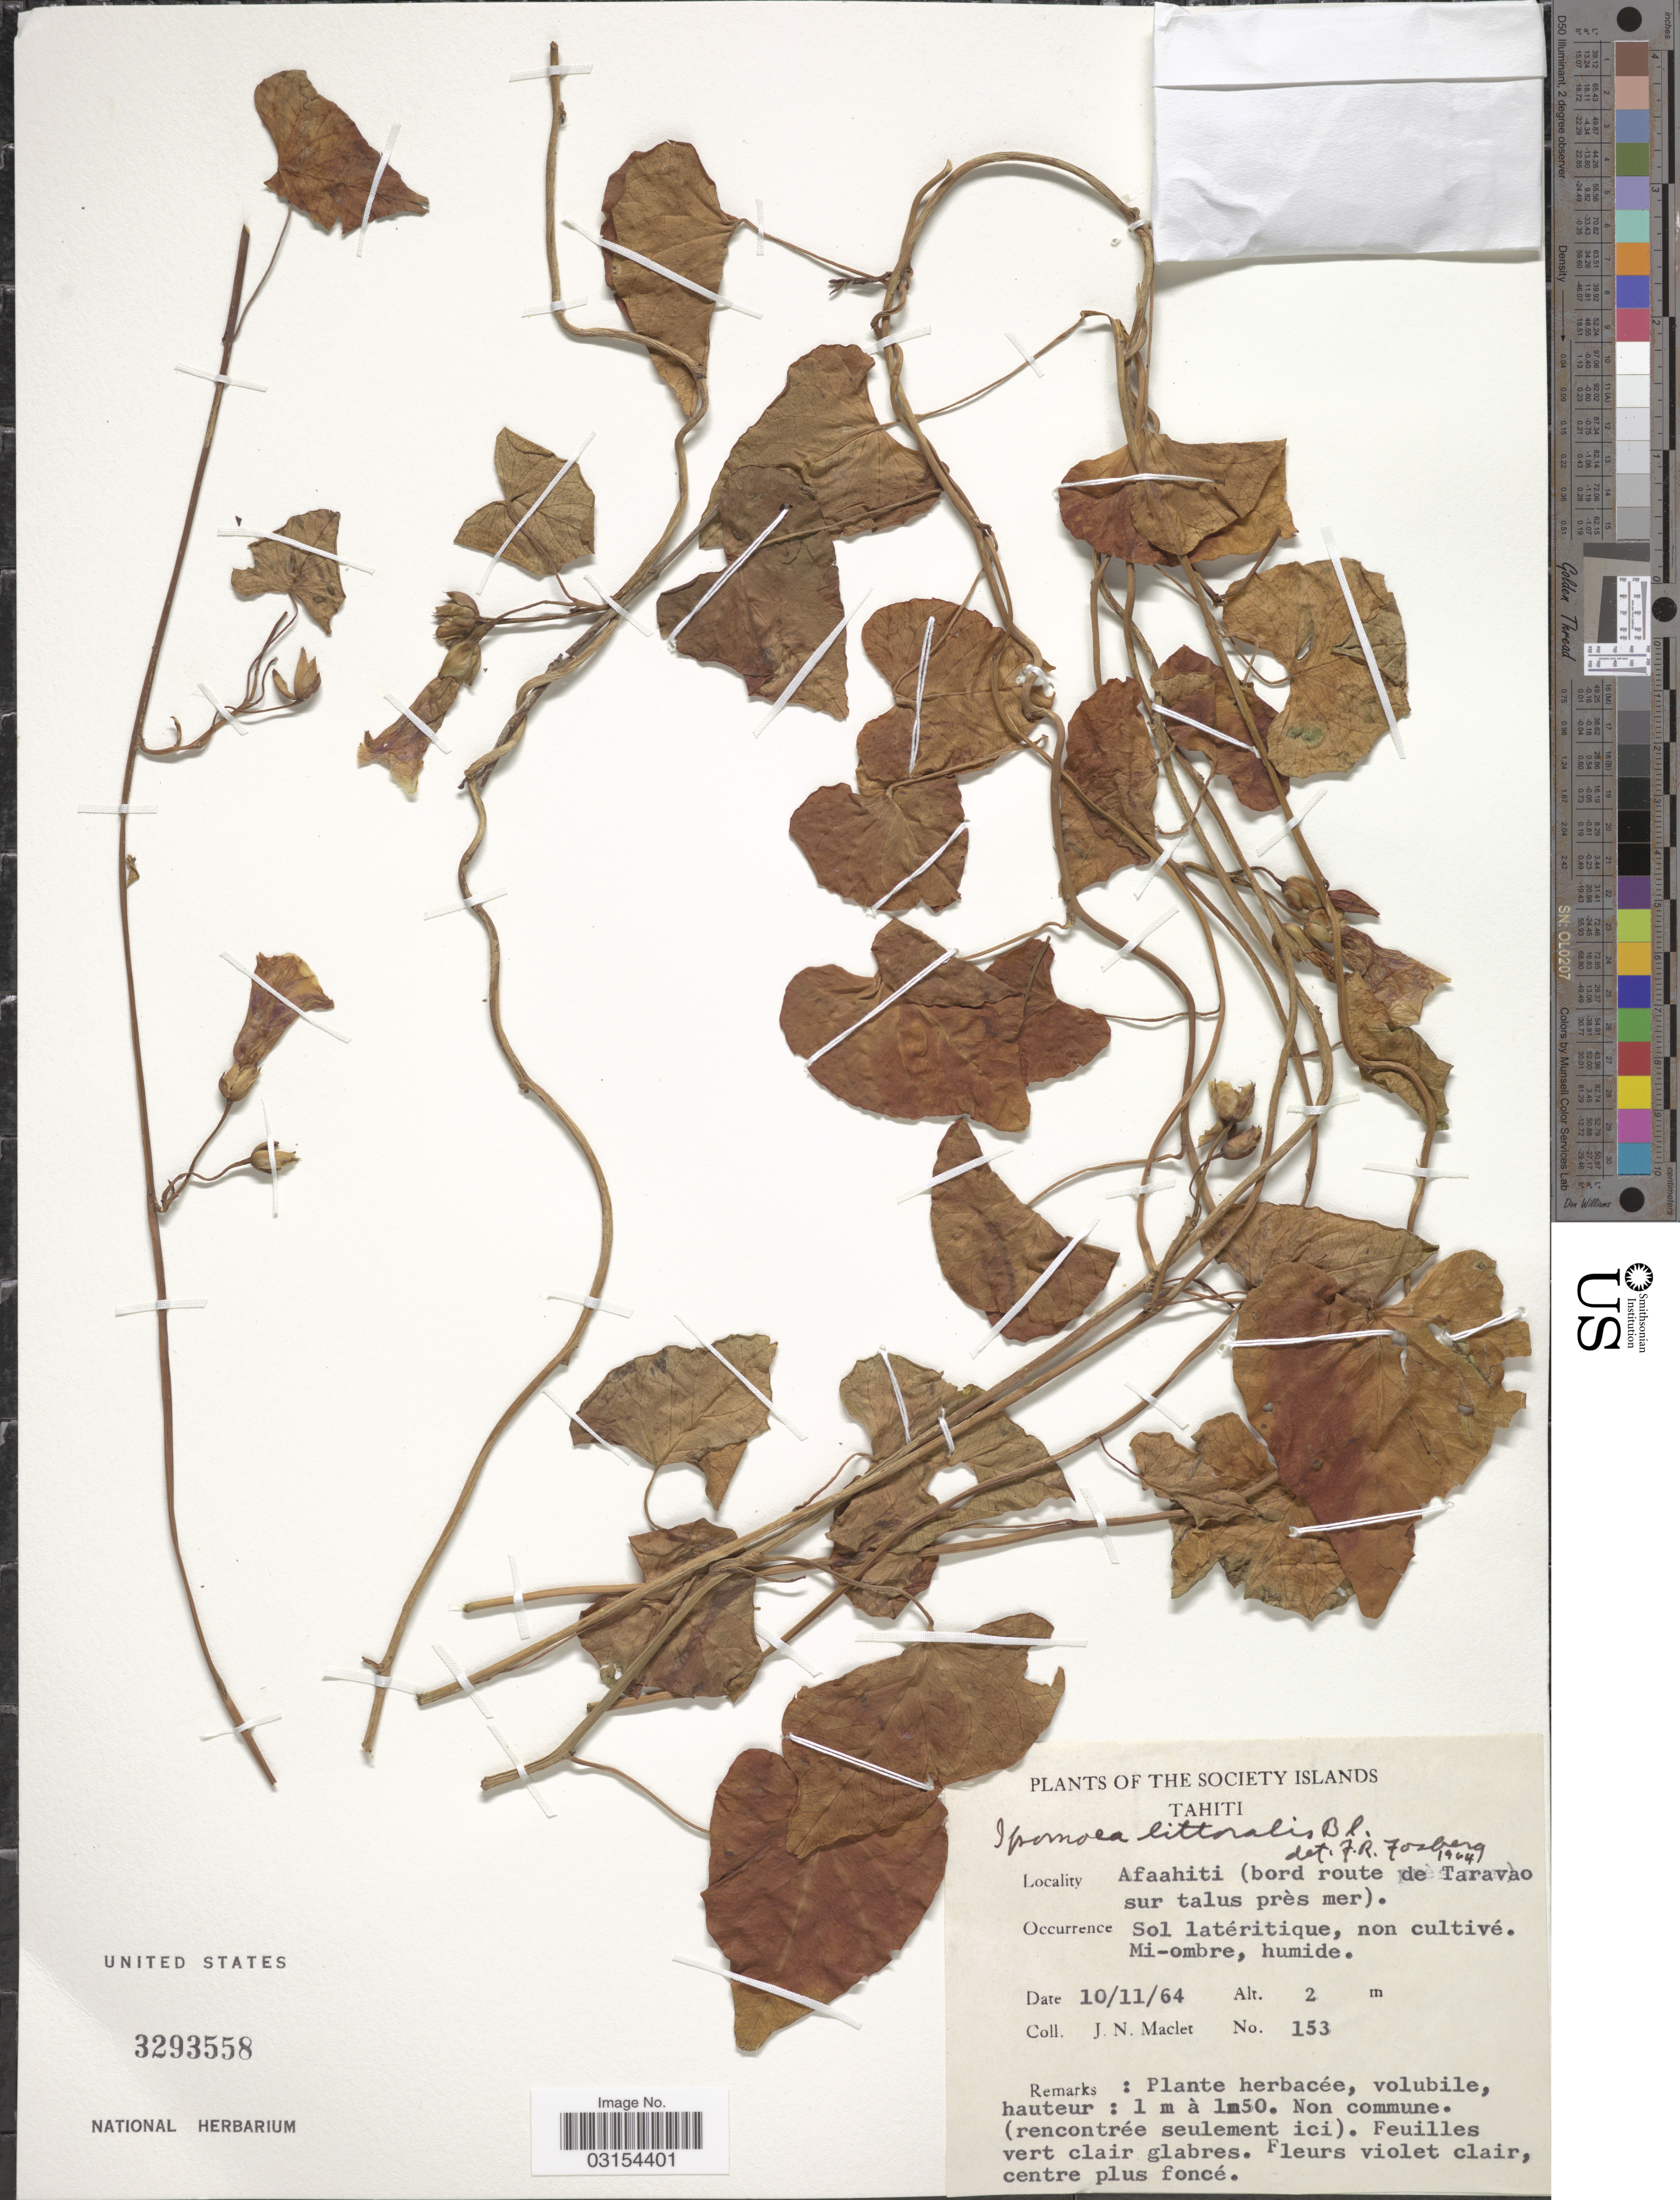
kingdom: Plantae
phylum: Tracheophyta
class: Magnoliopsida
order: Solanales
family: Convolvulaceae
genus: Ipomoea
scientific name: Ipomoea littoralis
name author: Blume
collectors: J. Maclet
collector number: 153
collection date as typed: Transcribed d/m/y: 10/11/64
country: French Polynesia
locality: The Society Islands. Tahiti. Afaahiti (bord route de Taravao sur talus près mer).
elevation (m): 2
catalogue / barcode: US 3293558